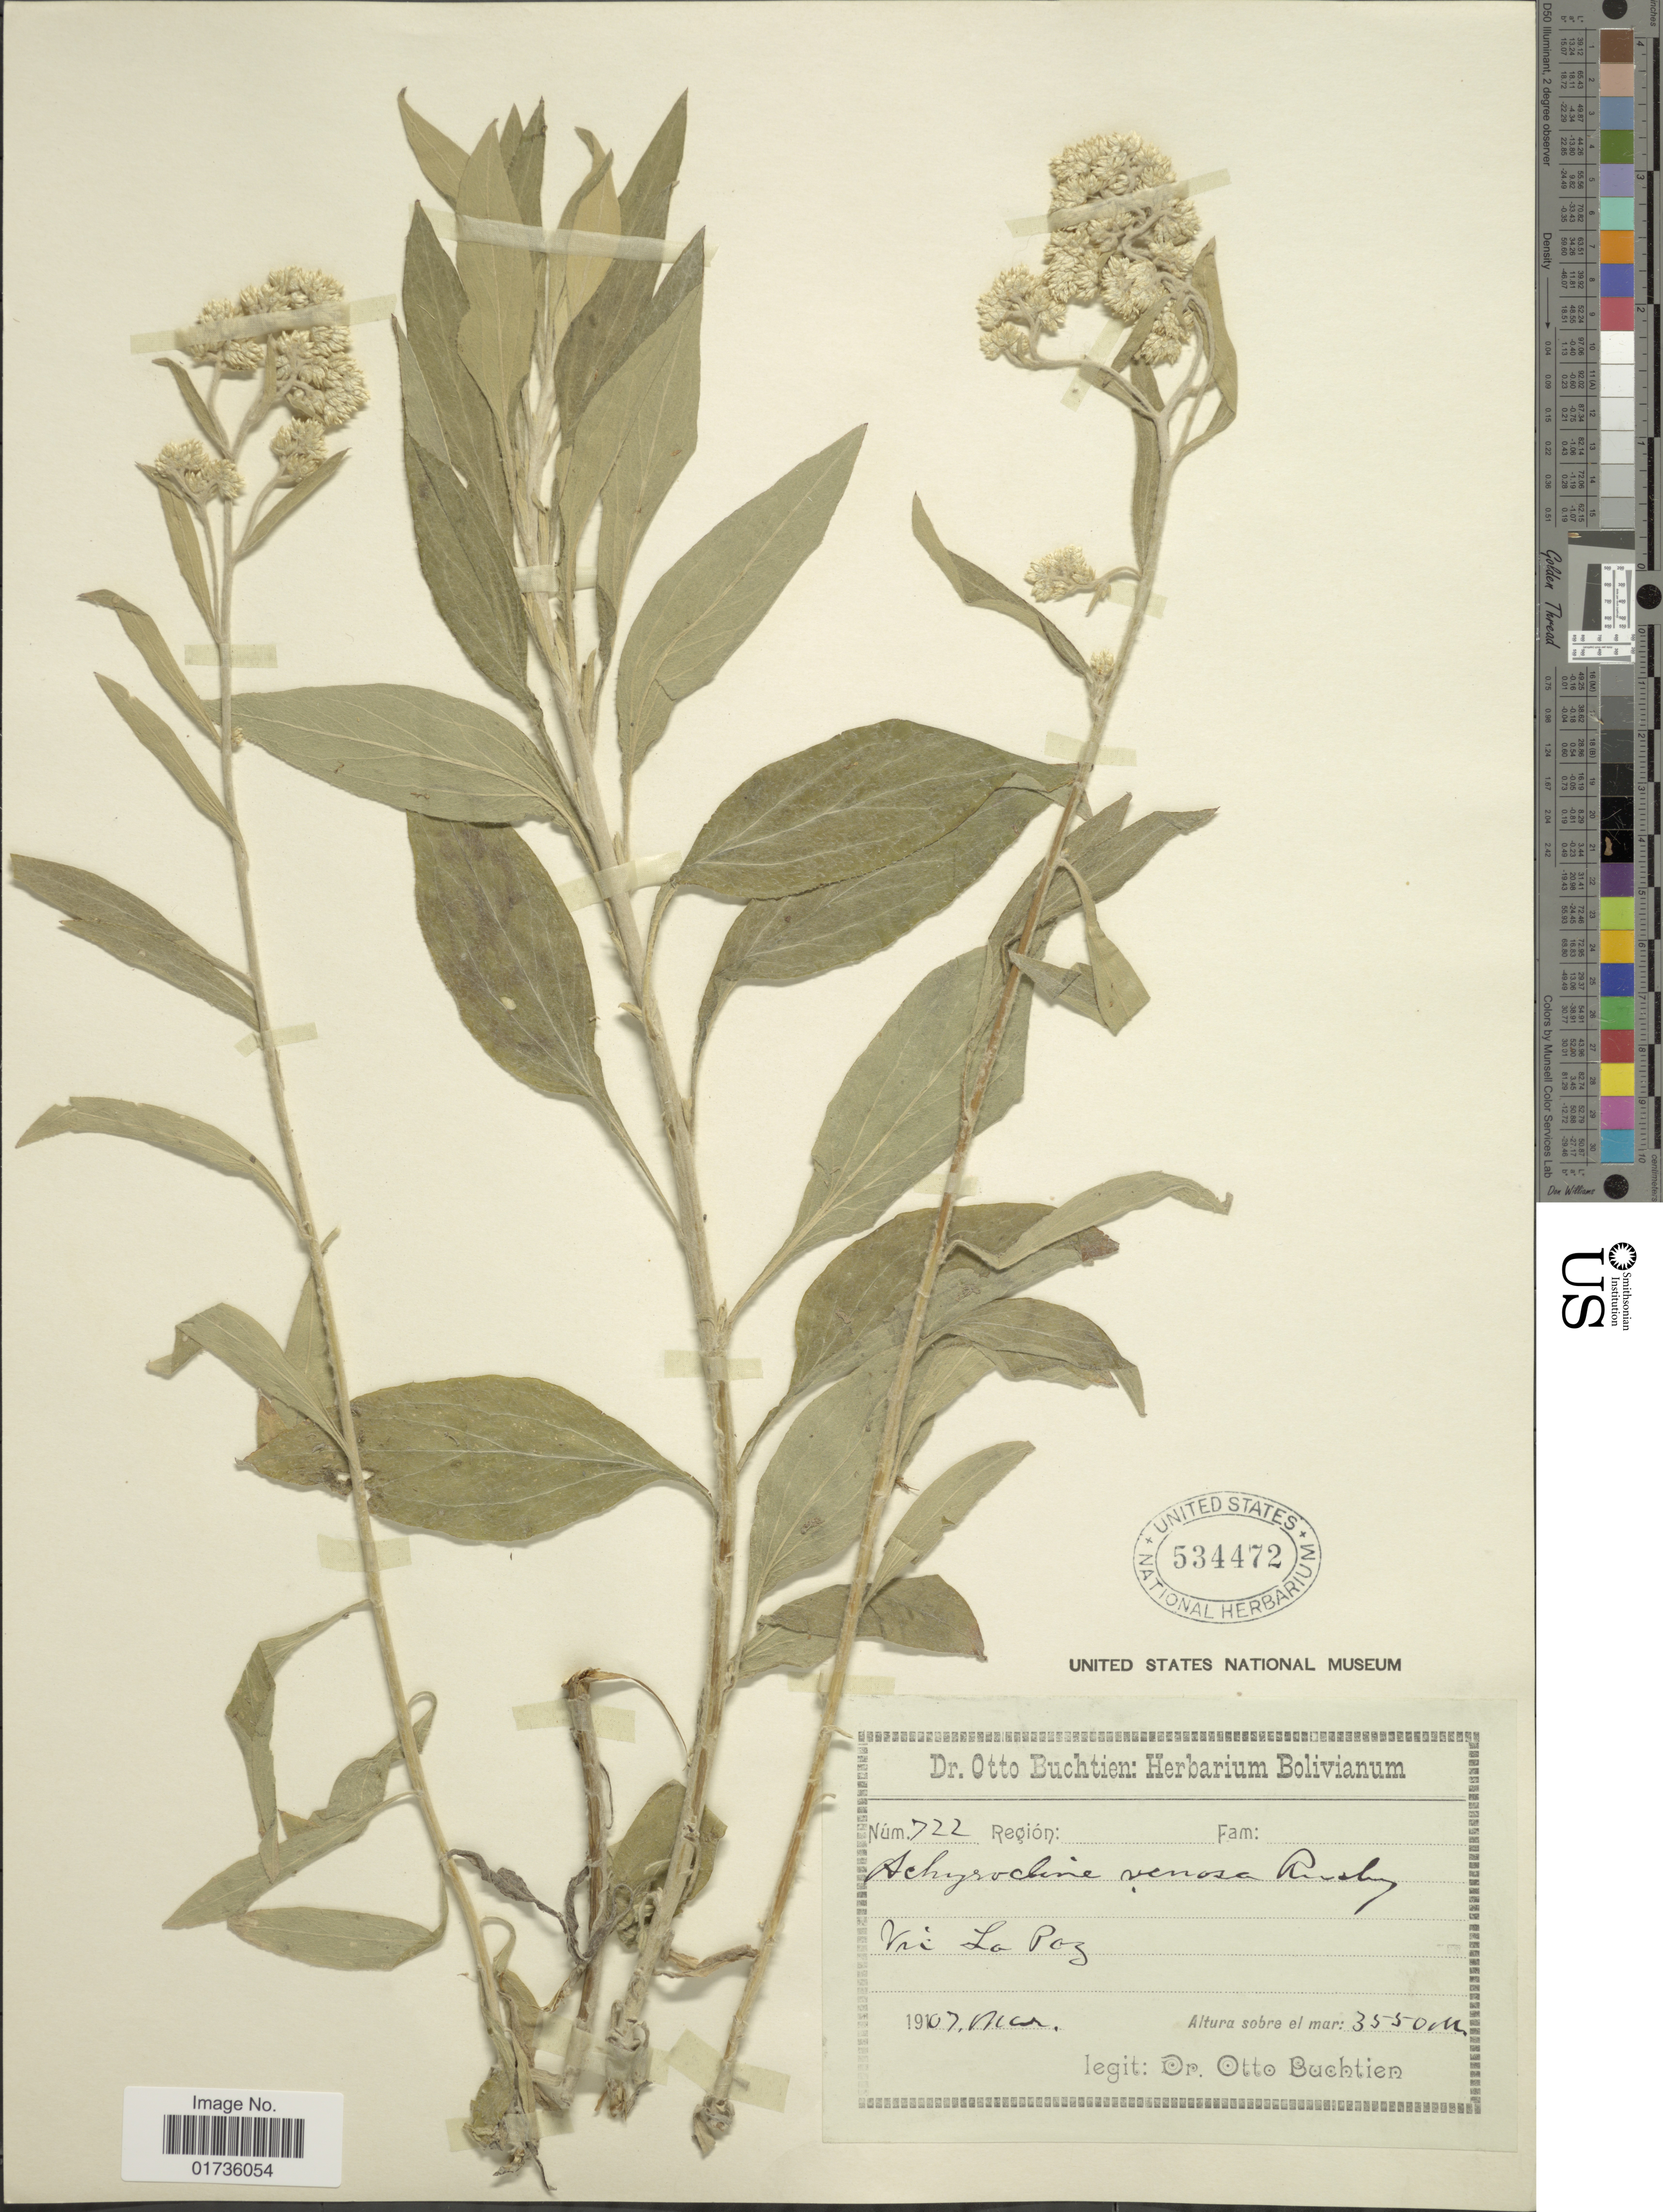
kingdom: Plantae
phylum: Tracheophyta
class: Magnoliopsida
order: Asterales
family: Asteraceae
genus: Achyrocline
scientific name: Achyrocline venosa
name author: Rusby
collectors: O. Buchtien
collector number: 722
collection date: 1907-03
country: Bolivia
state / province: La Paz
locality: Vic La Paz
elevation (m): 3550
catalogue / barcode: US 534472